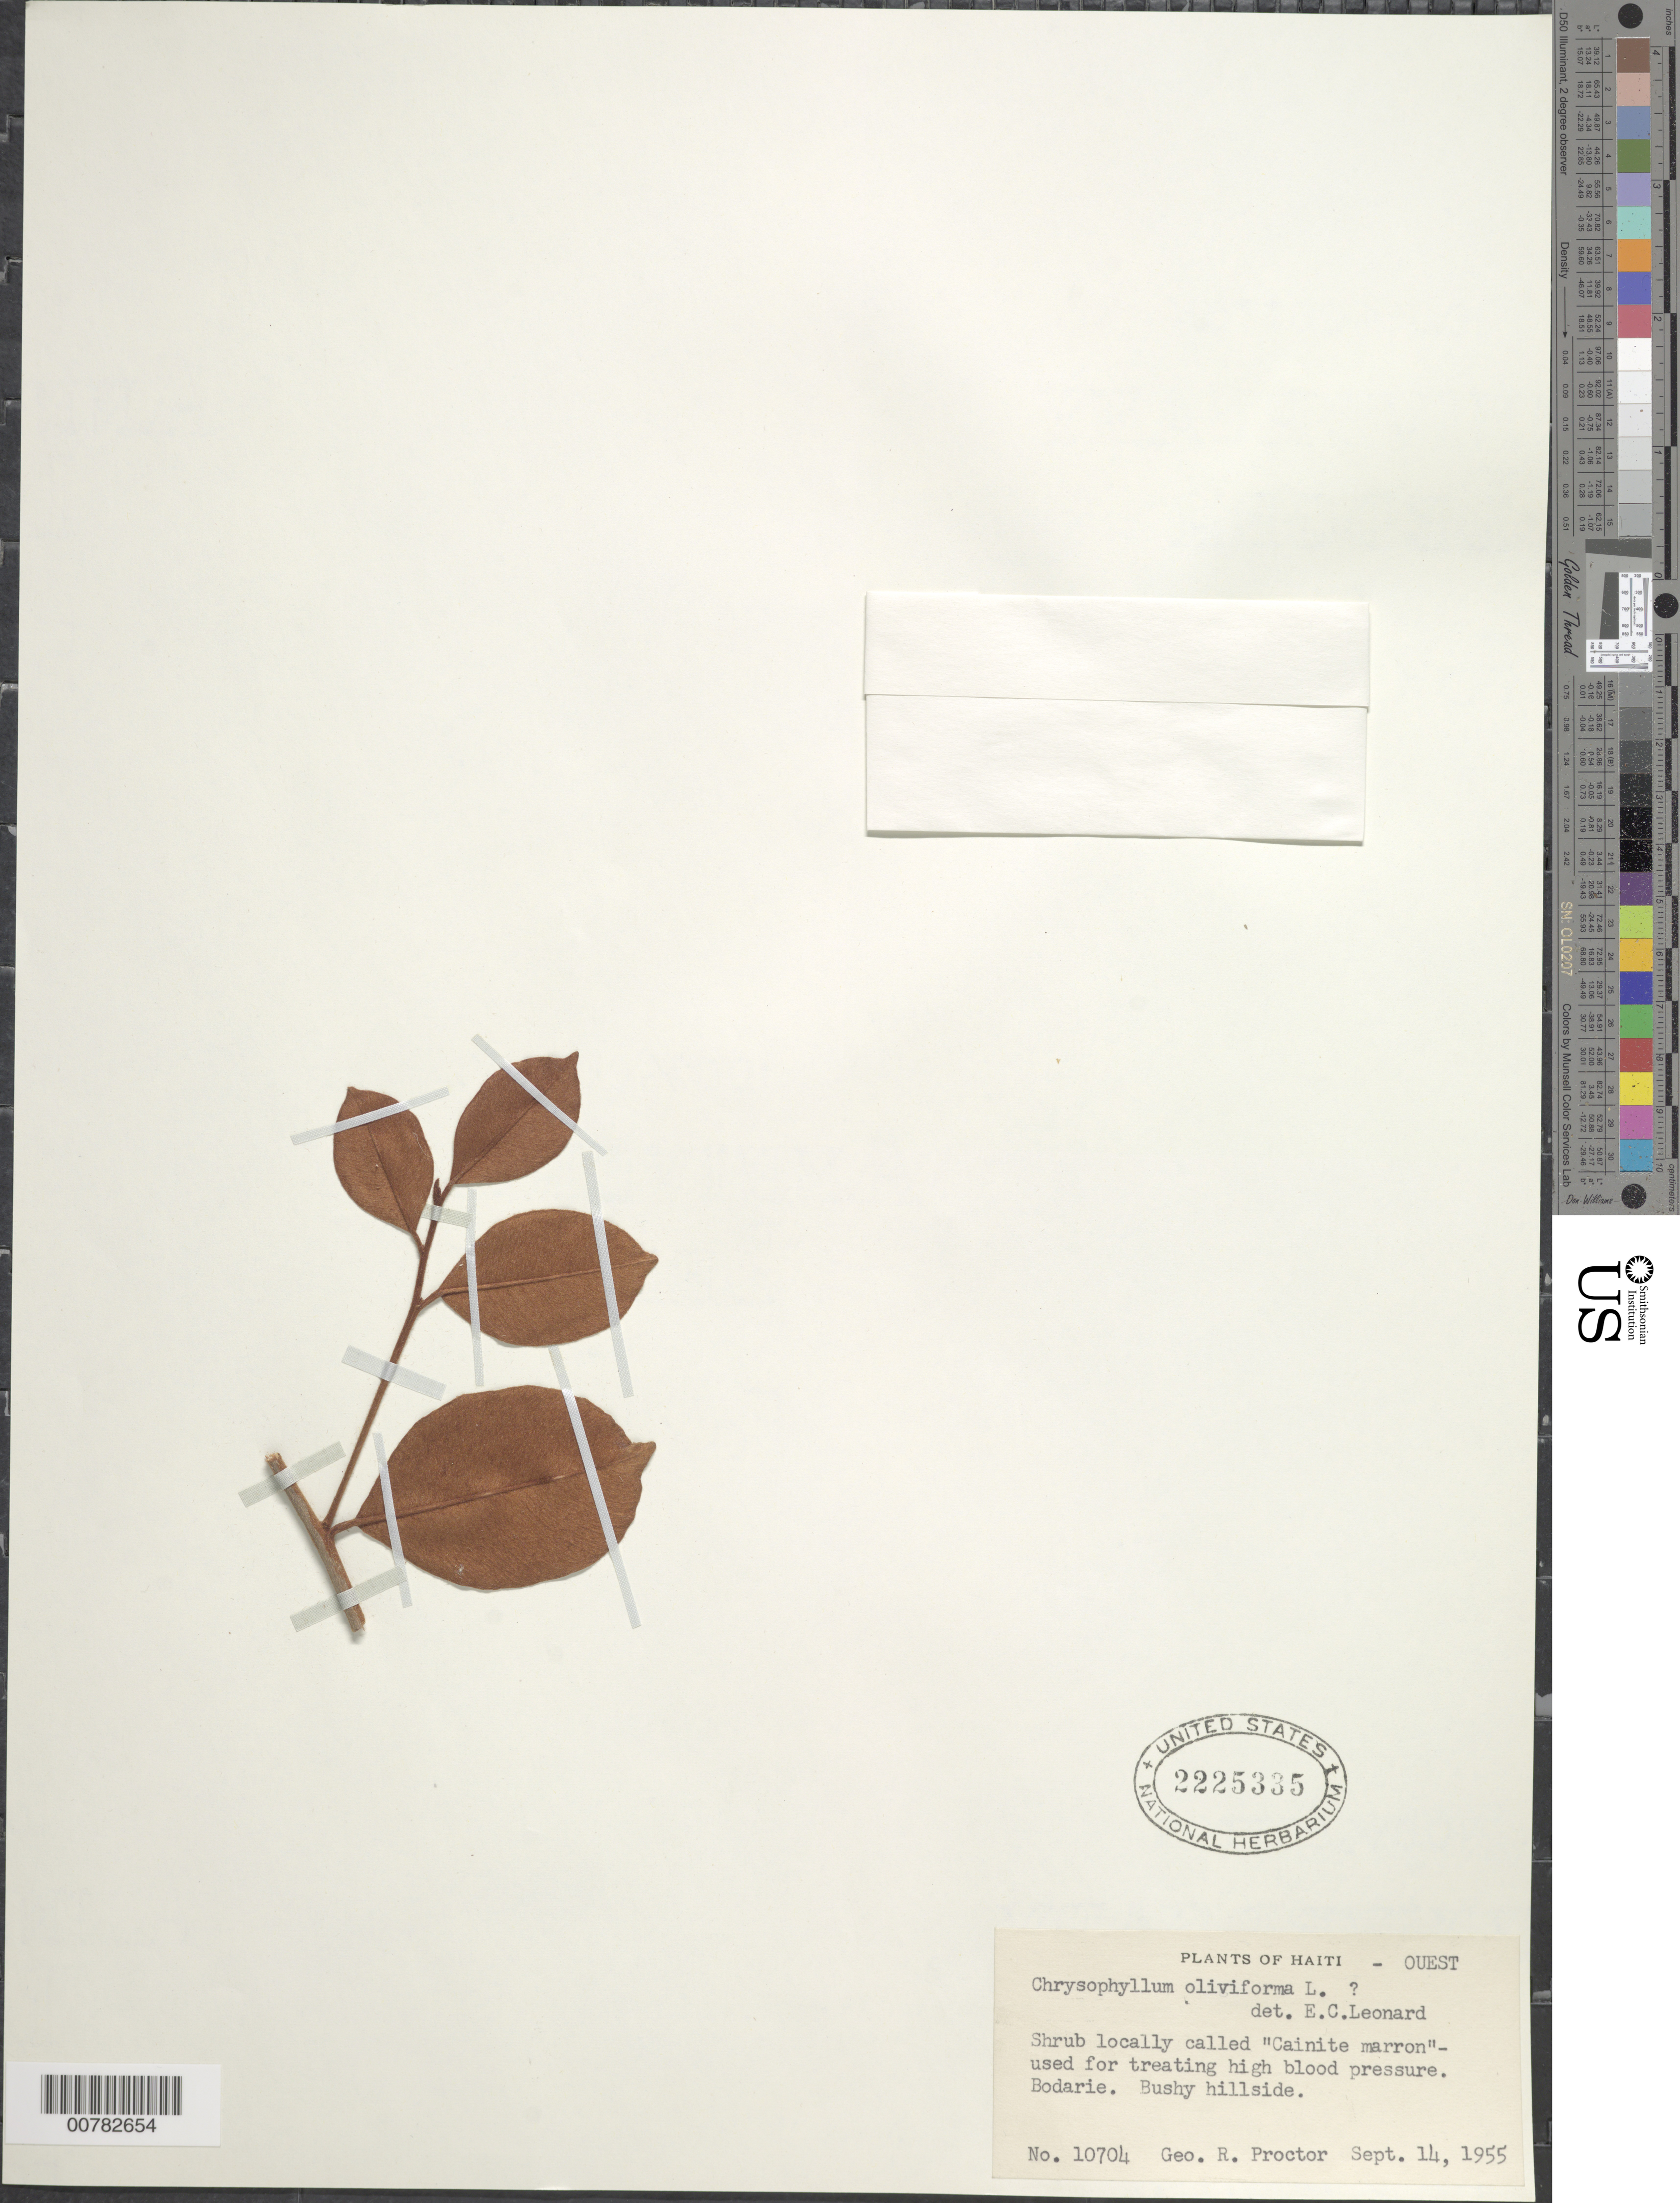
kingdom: Plantae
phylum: Tracheophyta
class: Magnoliopsida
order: Ericales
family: Sapotaceae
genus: Chrysophyllum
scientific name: Chrysophyllum oliviforme subsp. oliviforme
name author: L.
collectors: G. R. Proctor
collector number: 10704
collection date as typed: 14 Sep 1955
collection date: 1955-09-14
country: Haiti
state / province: Ouest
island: Hispaniola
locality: Bodarie.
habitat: Bushy hillside.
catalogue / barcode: US 2225335